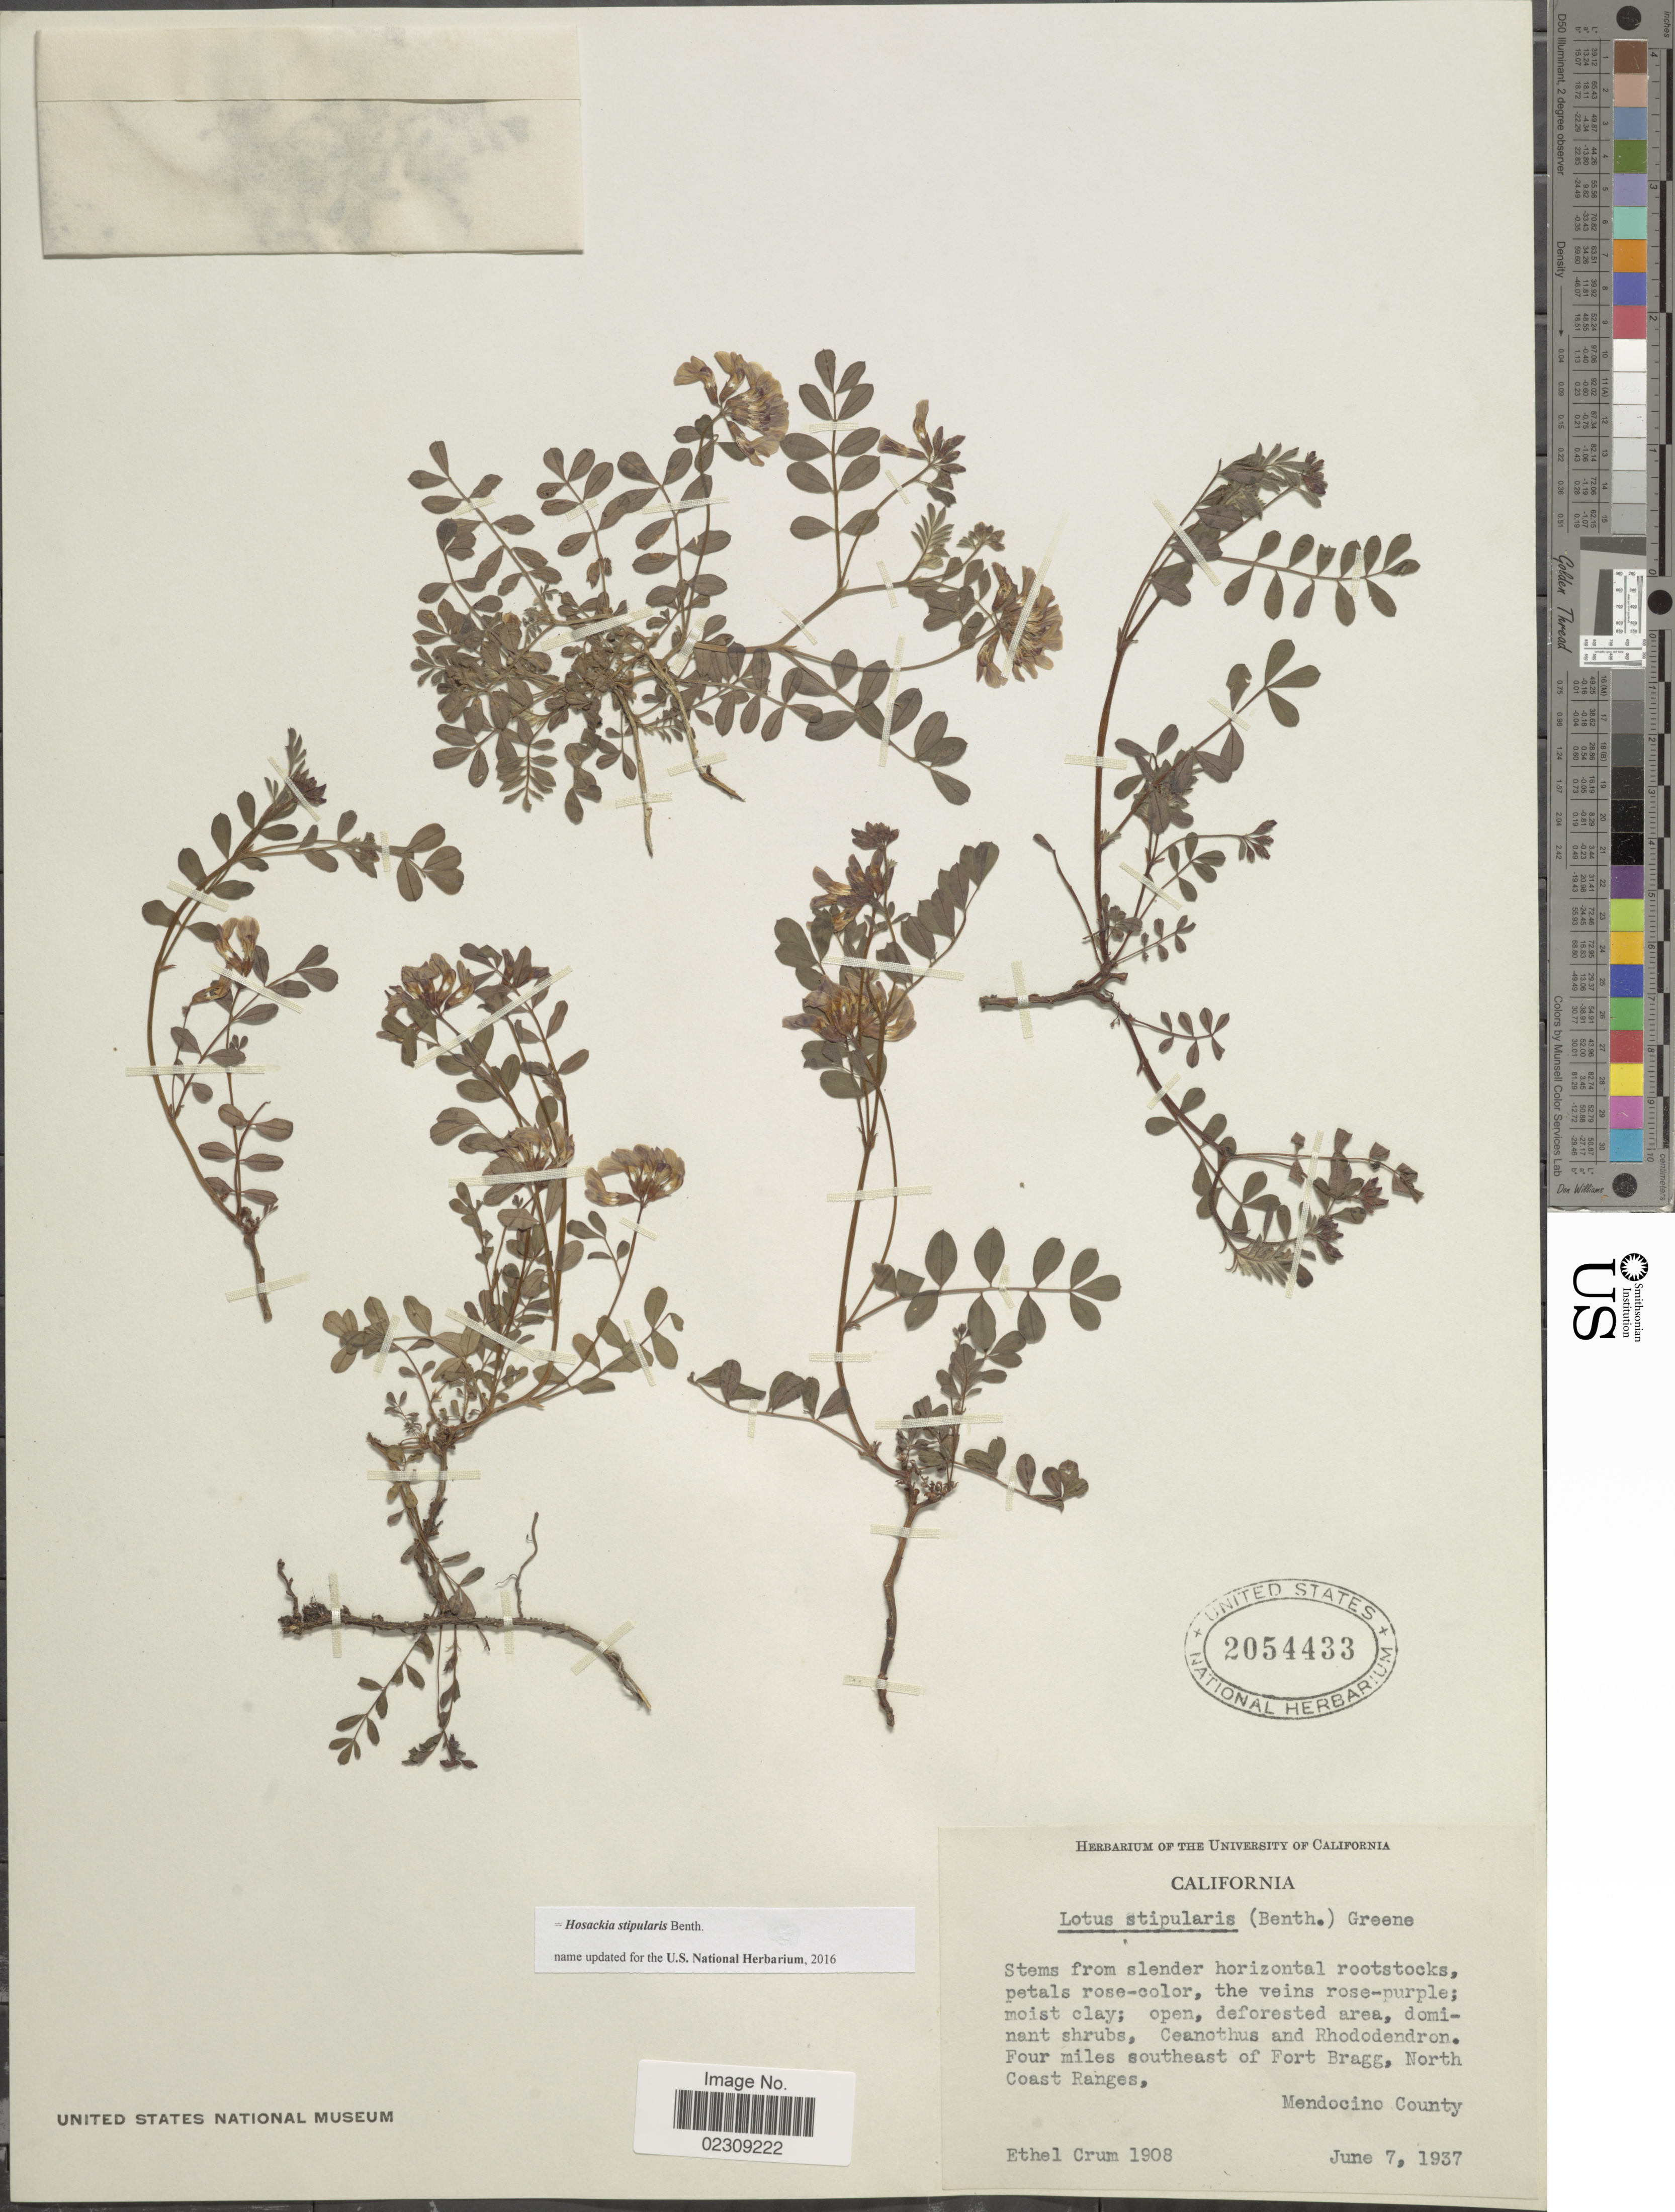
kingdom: Plantae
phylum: Tracheophyta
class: Magnoliopsida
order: Fabales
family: Fabaceae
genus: Hosackia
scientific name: Hosackia stipularis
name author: Benth.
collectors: E. K. Crum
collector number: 1908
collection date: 1937-06-07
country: United States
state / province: California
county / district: Mendocino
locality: Four miles southeast of Fort Bragg, North Coast Ranges, Mendocino County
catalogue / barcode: US 2054433